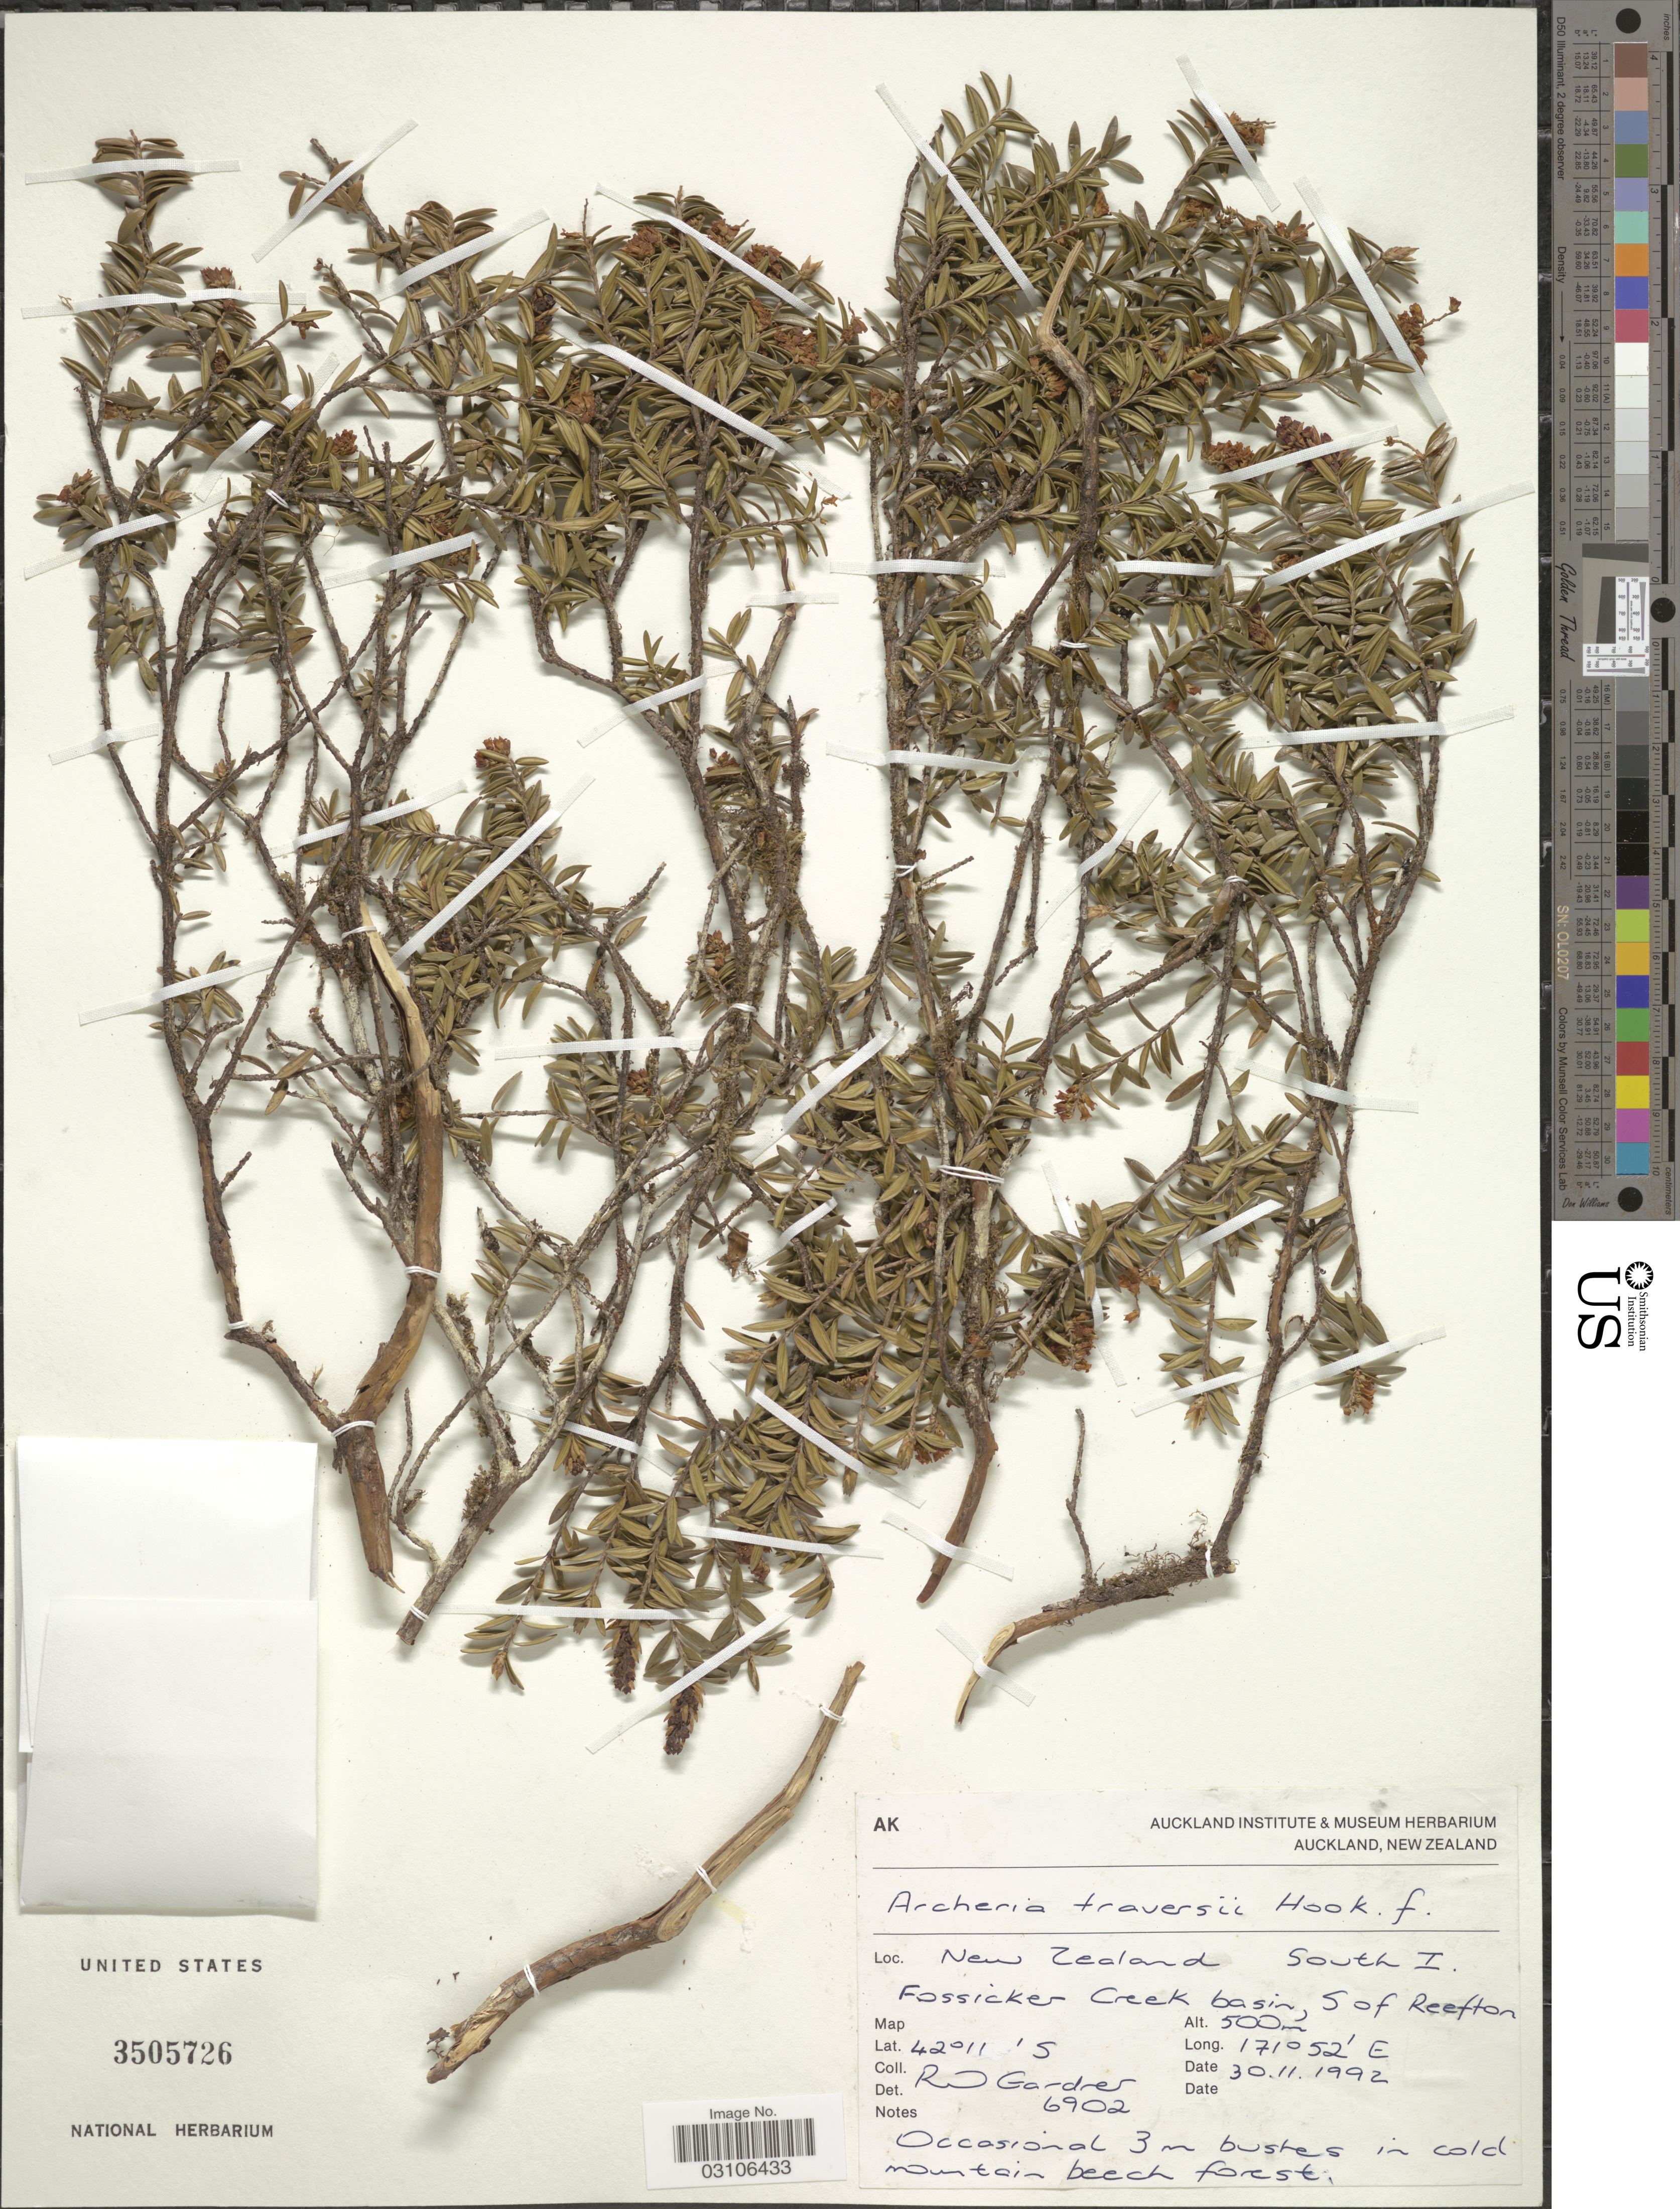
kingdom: Plantae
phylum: Tracheophyta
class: Magnoliopsida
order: Ericales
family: Ericaceae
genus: Archeria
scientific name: Archeria traversii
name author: Hook. f.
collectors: R. O. Gardner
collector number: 6902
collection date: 1992-11-30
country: New Zealand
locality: South I., Fossicker Creek basin, S of Reefton.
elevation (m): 500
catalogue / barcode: US 3505726